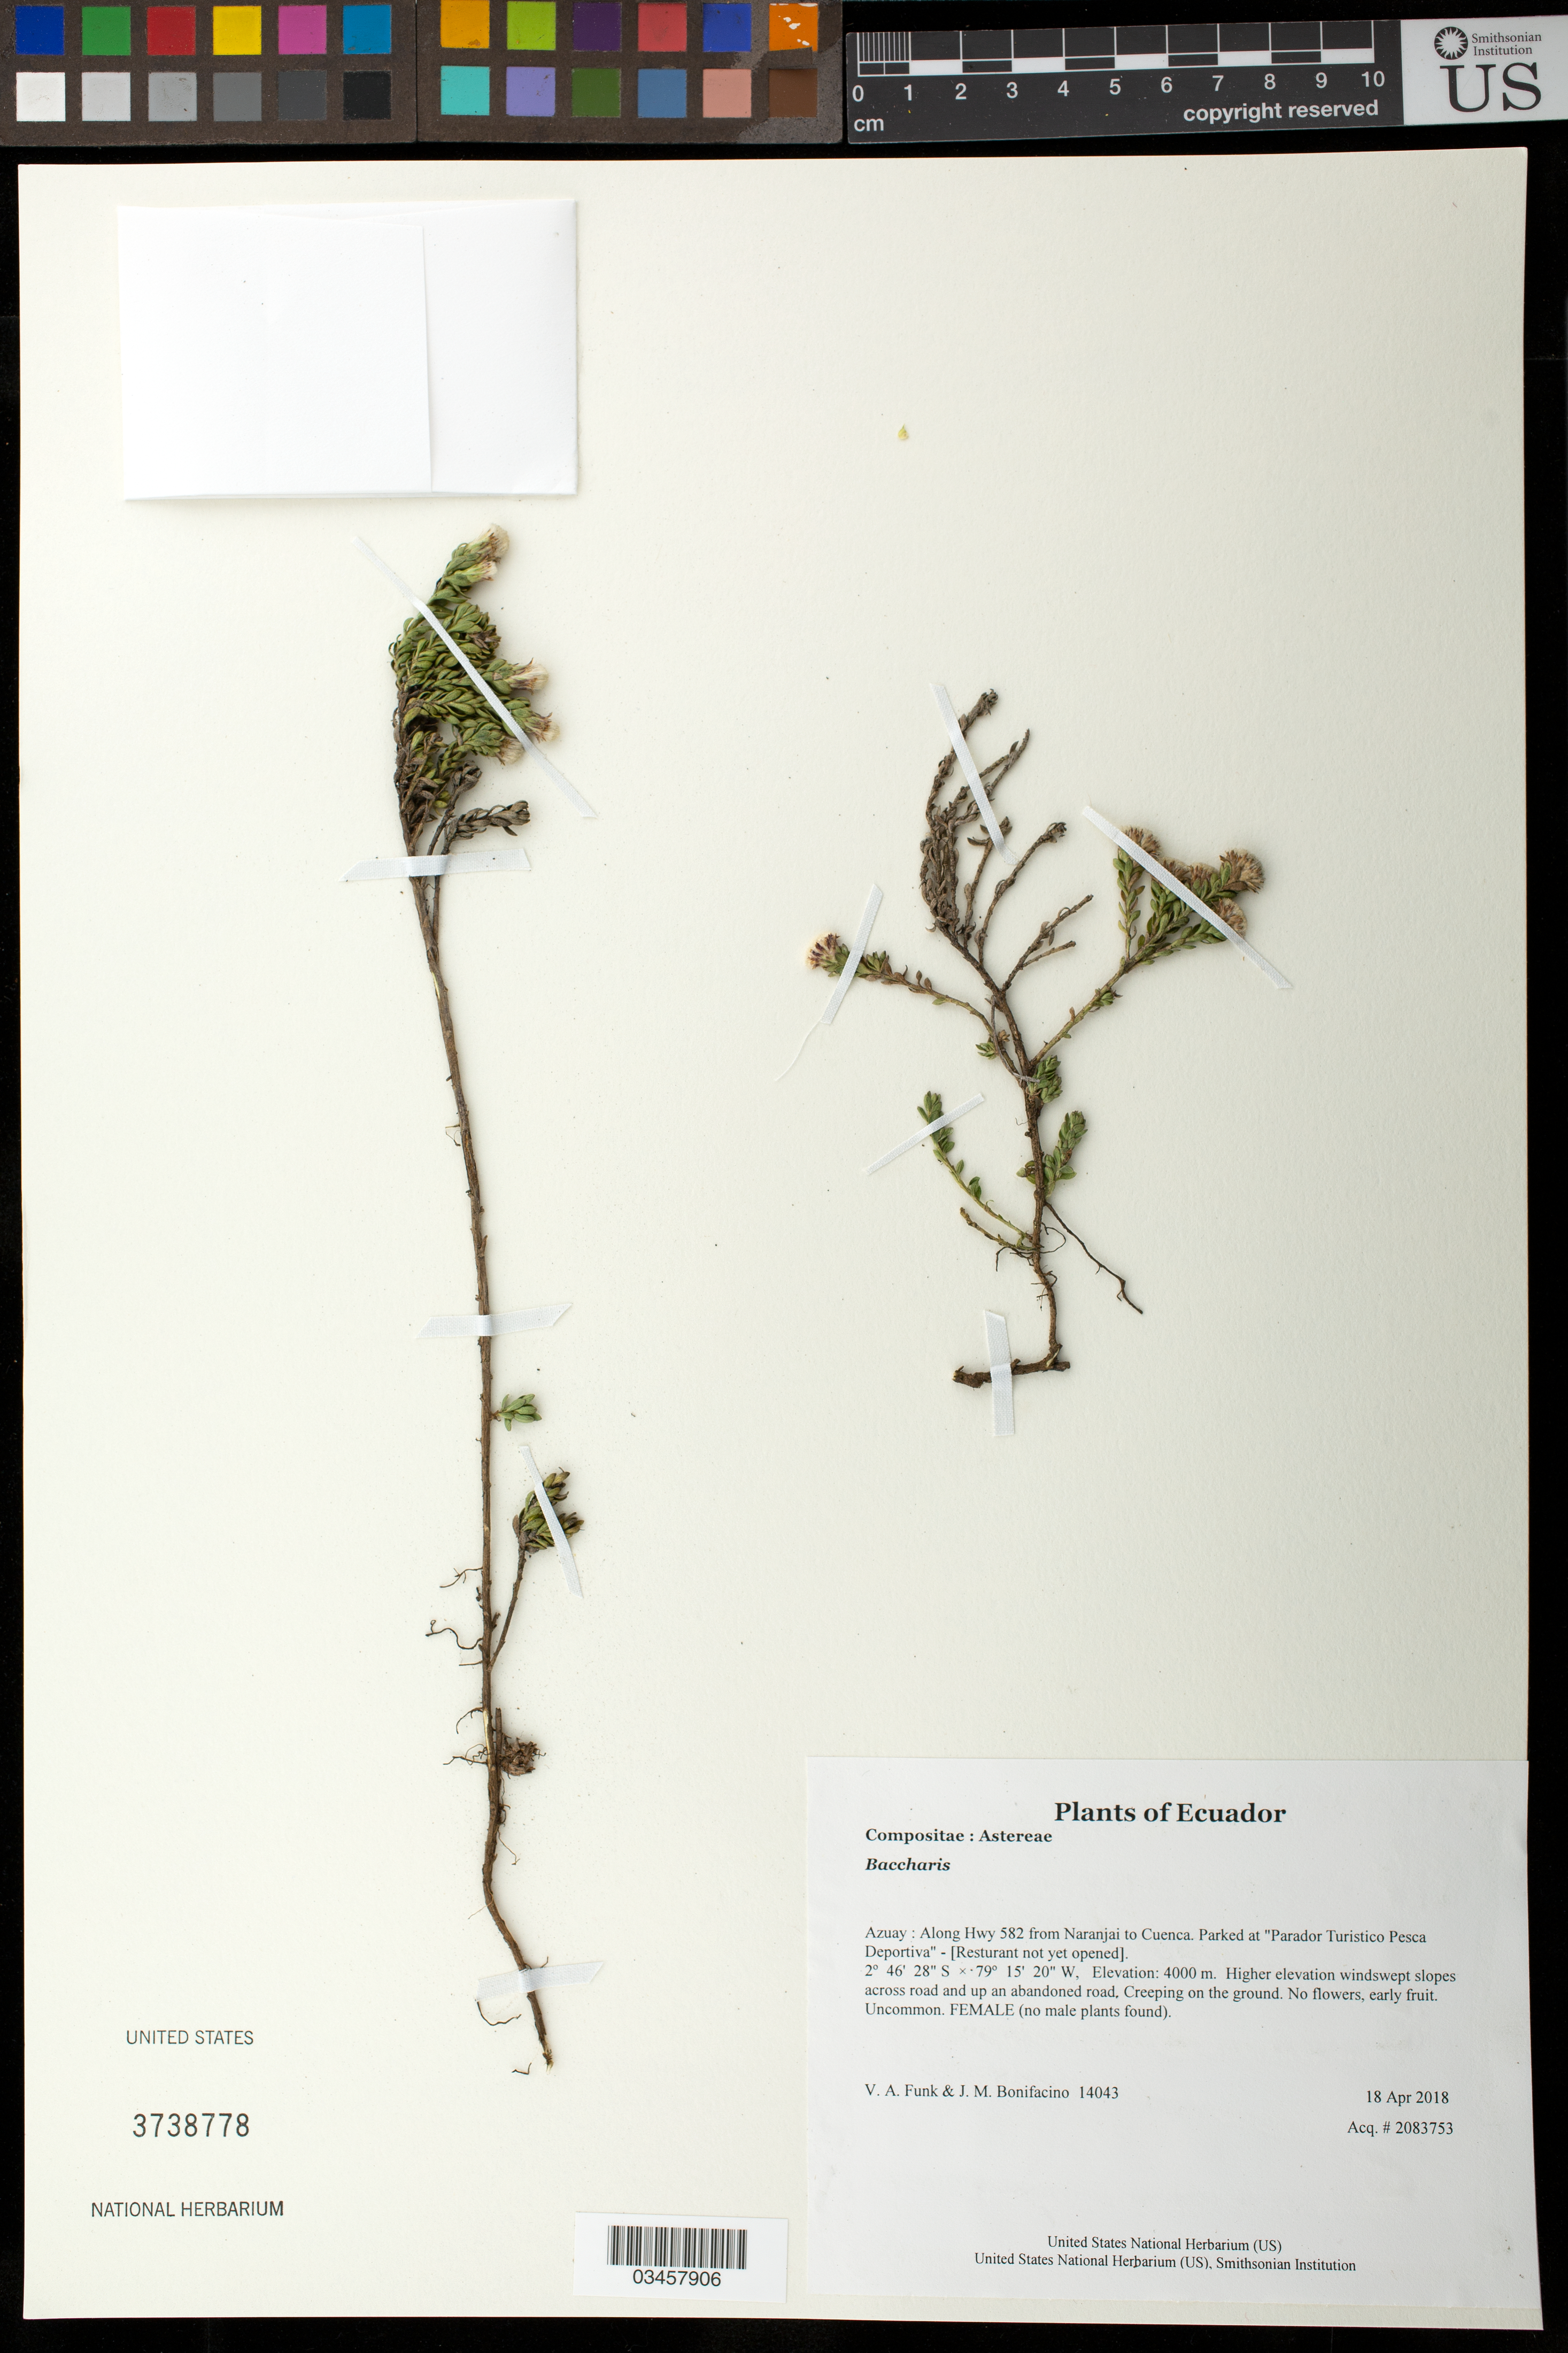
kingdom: Plantae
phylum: Tracheophyta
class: Magnoliopsida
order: Asterales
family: Asteraceae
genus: Baccharis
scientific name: Baccharis sp.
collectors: V. Funk & M. Bonifacino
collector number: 14043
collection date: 2018-04-18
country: Ecuador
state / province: Azuay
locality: Along Hwy 582 from Naranjai to Cuenca. Parked at "Parador Turistico Pesca Deportiva" - [Resturant not yet opened]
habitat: Higher elevation windswept slopes across road and up an abandoned road.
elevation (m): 4000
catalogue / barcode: US 3738778